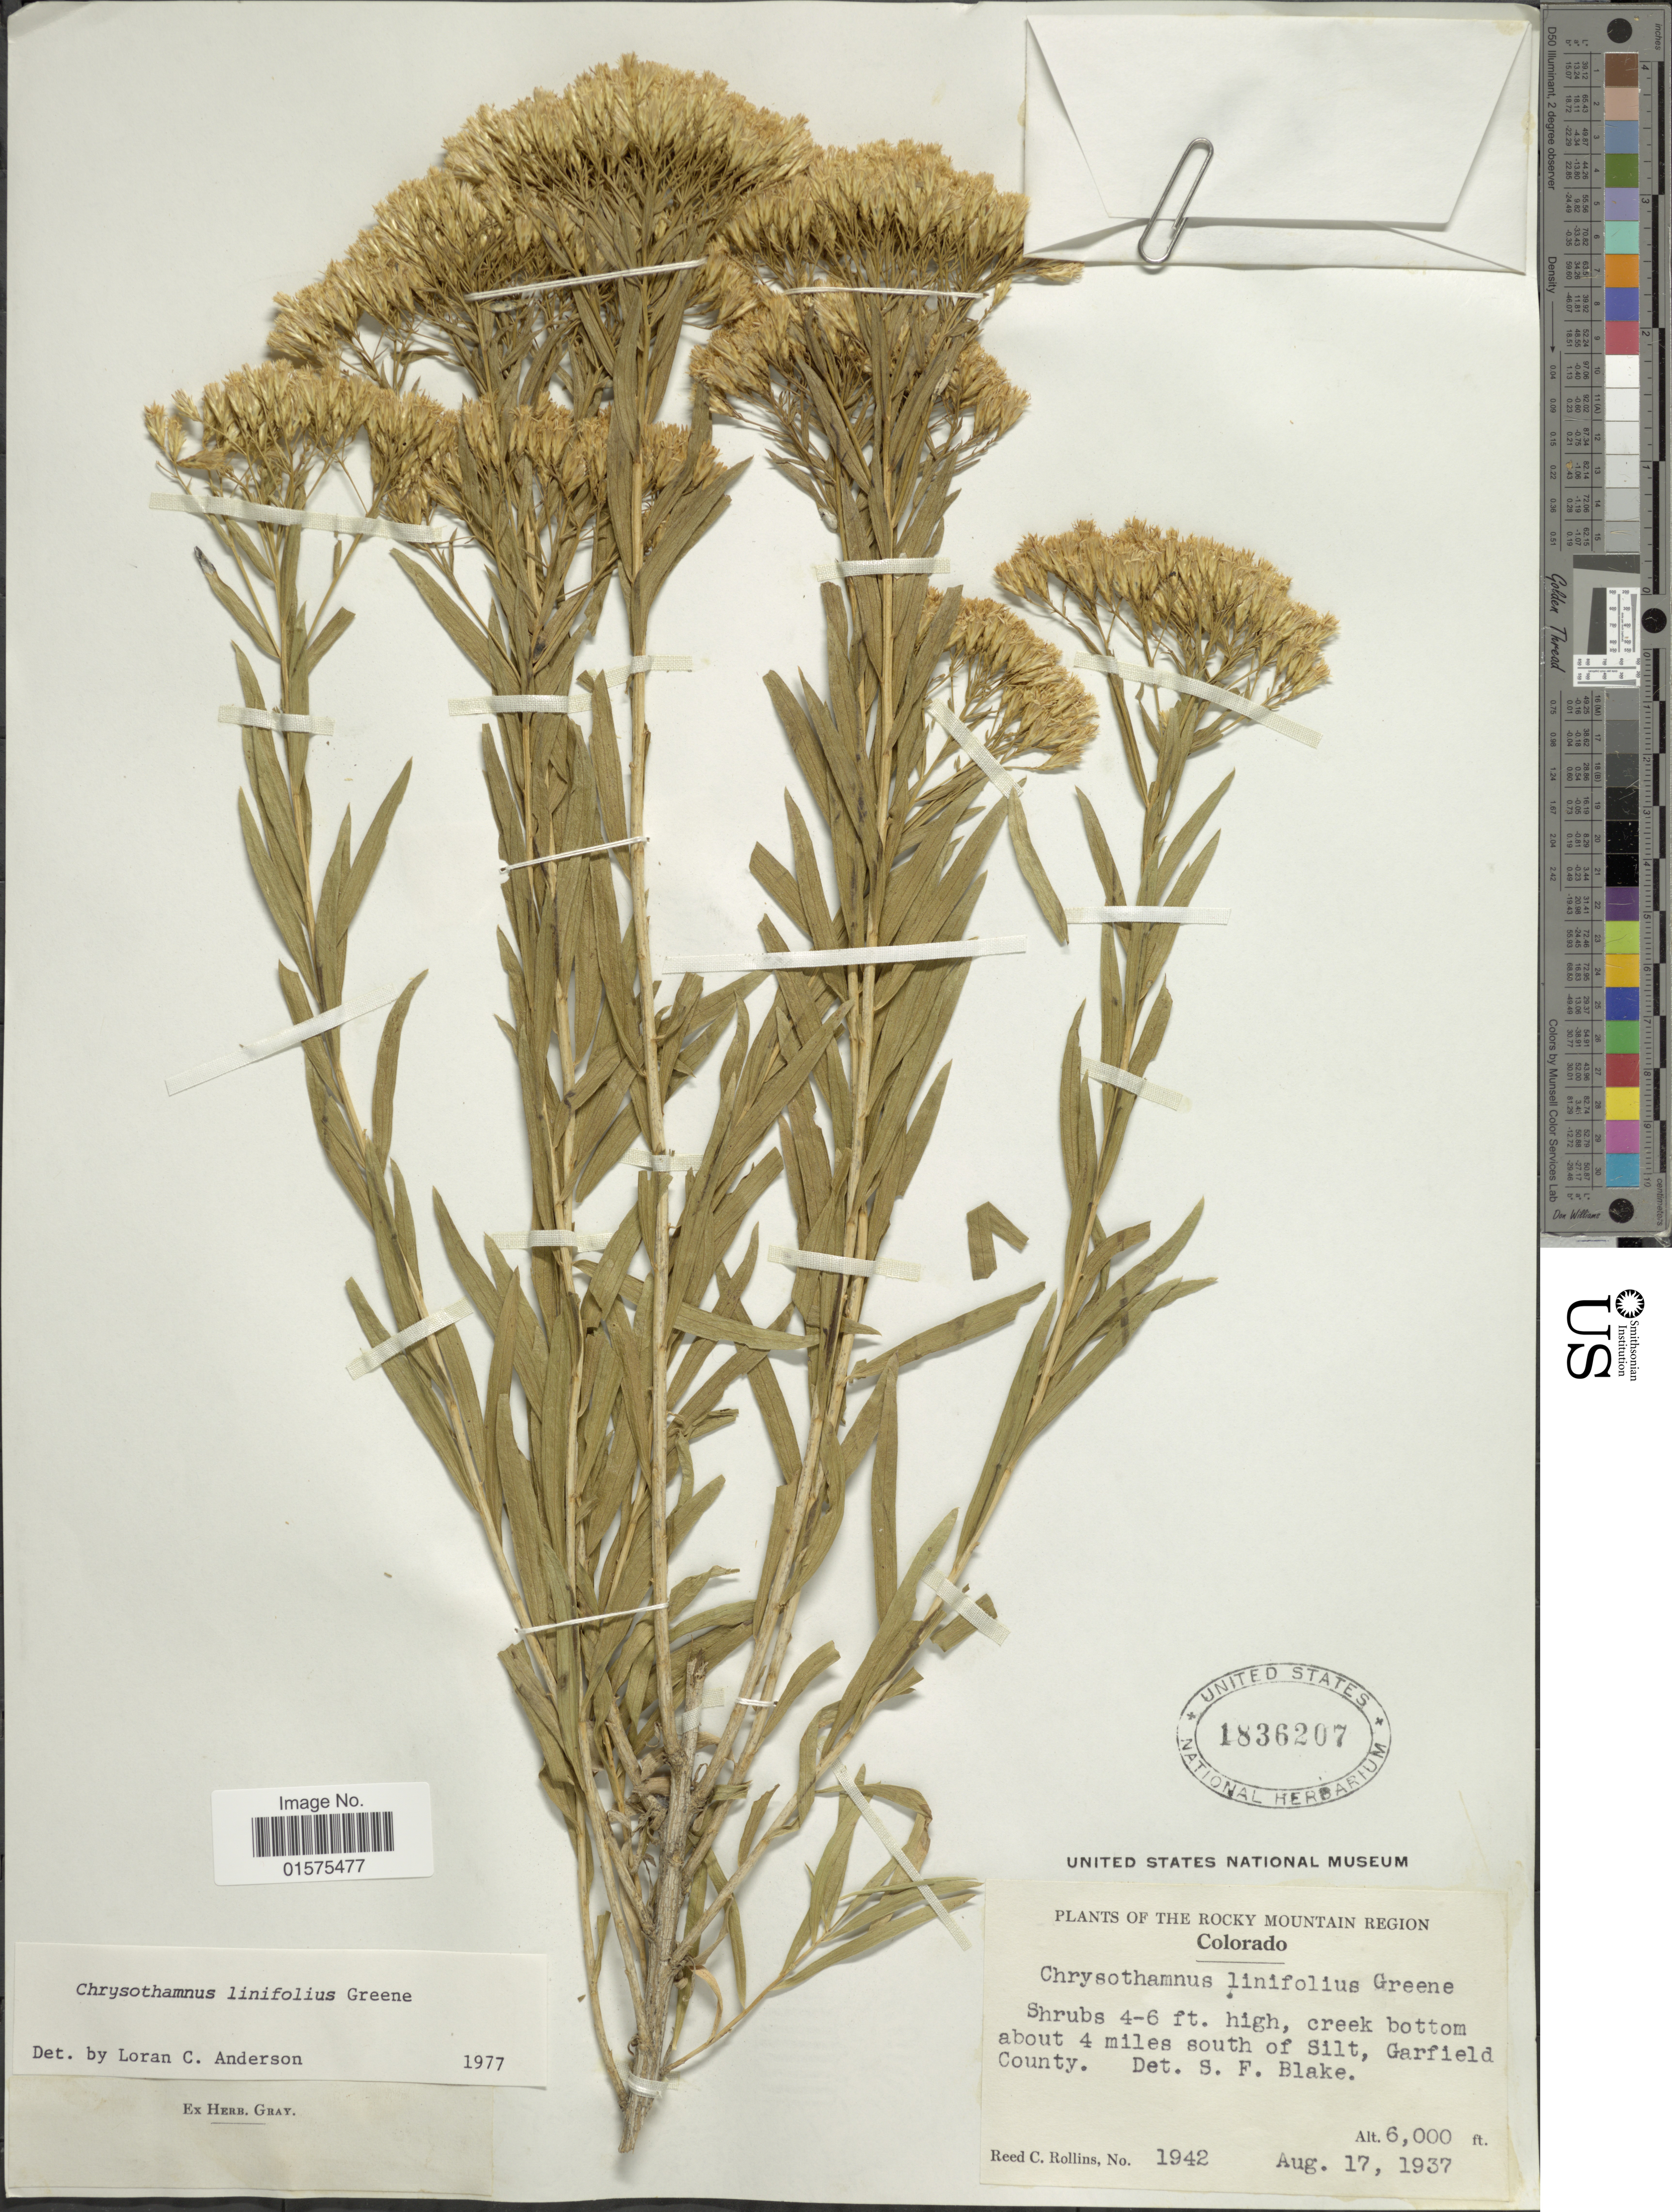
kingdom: Plantae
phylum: Tracheophyta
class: Magnoliopsida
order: Asterales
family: Asteraceae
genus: Lorandersonia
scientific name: Lorandersonia linifolia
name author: (S.W. Greene) et al.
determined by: Urbatsch, Lowell E., Curator (LSU), Louisiana State University (UNITED STATES)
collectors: R. C. Rollins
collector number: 1942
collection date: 1937-08-17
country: United States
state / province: Colorado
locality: Rocky Mountain Region. 4 miles south of Silt, Garfield County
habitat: creek bottom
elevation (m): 1829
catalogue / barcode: US 1836207